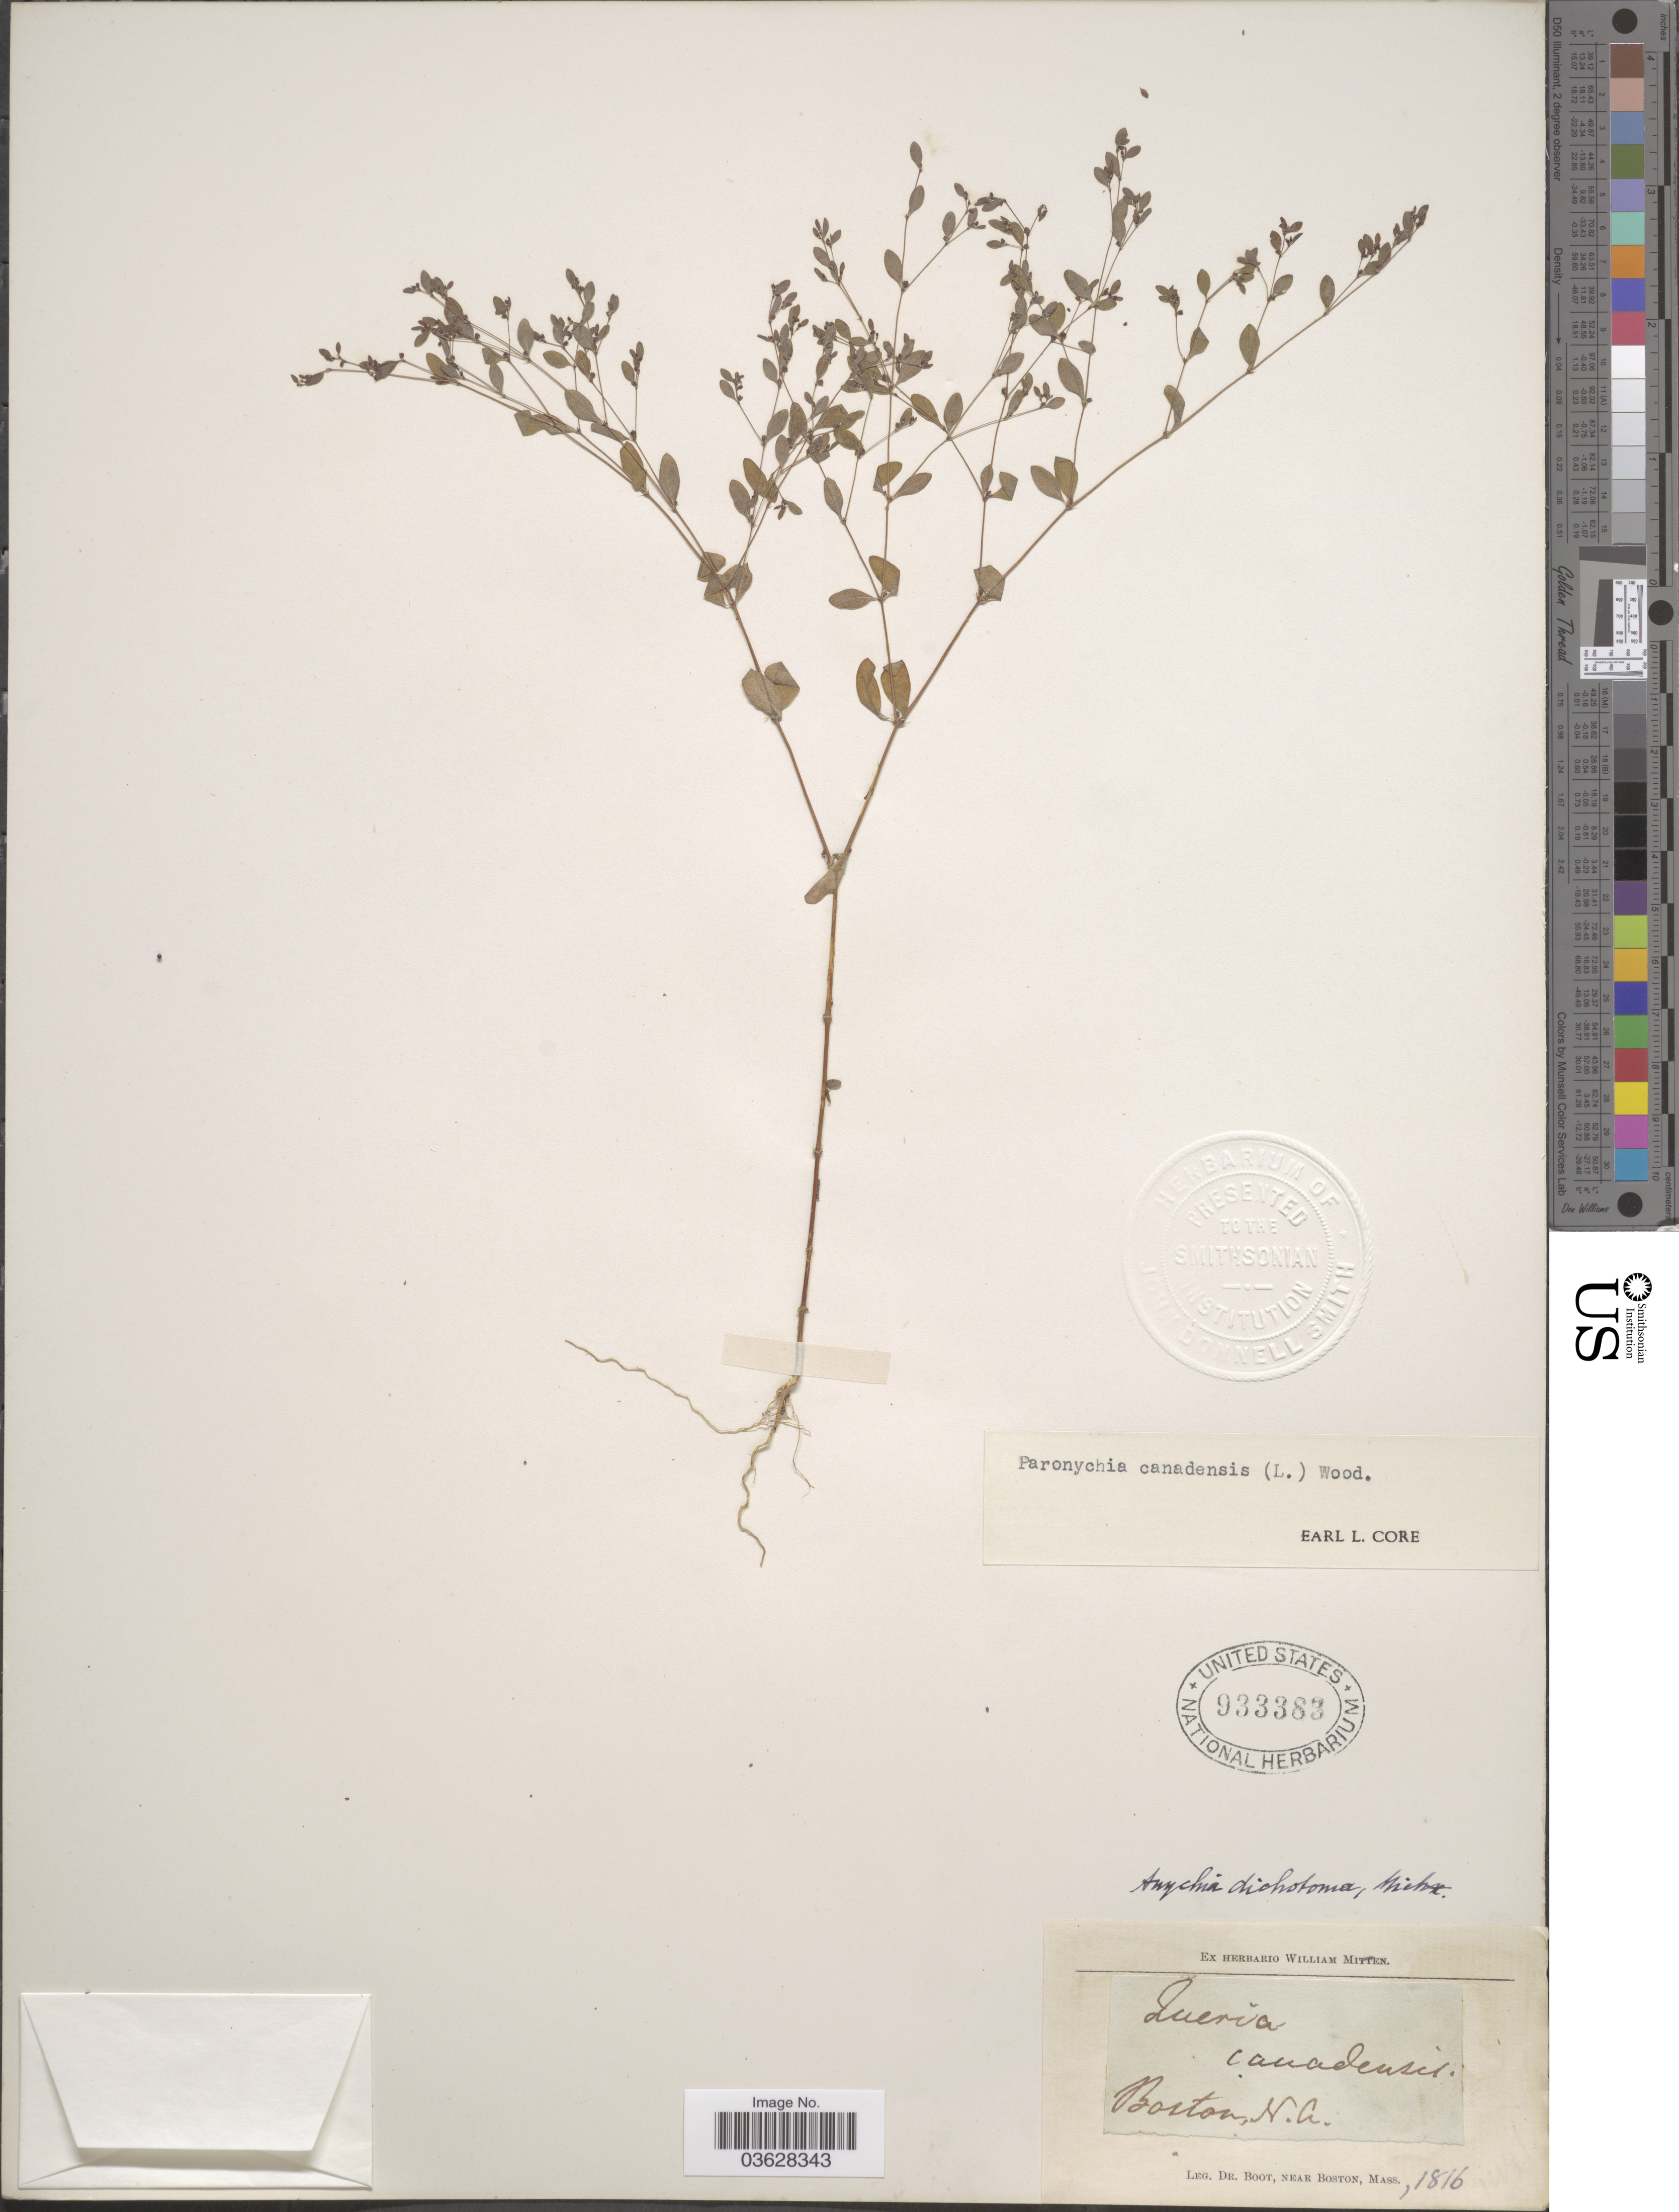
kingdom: Plantae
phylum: Tracheophyta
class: Magnoliopsida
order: Caryophyllales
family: Caryophyllaceae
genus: Paronychia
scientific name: Paronychia canadensis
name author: (L.) Alph. Wood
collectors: Boot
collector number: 1816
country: United States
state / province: Massachusetts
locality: Boston, M.A.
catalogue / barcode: US 933383